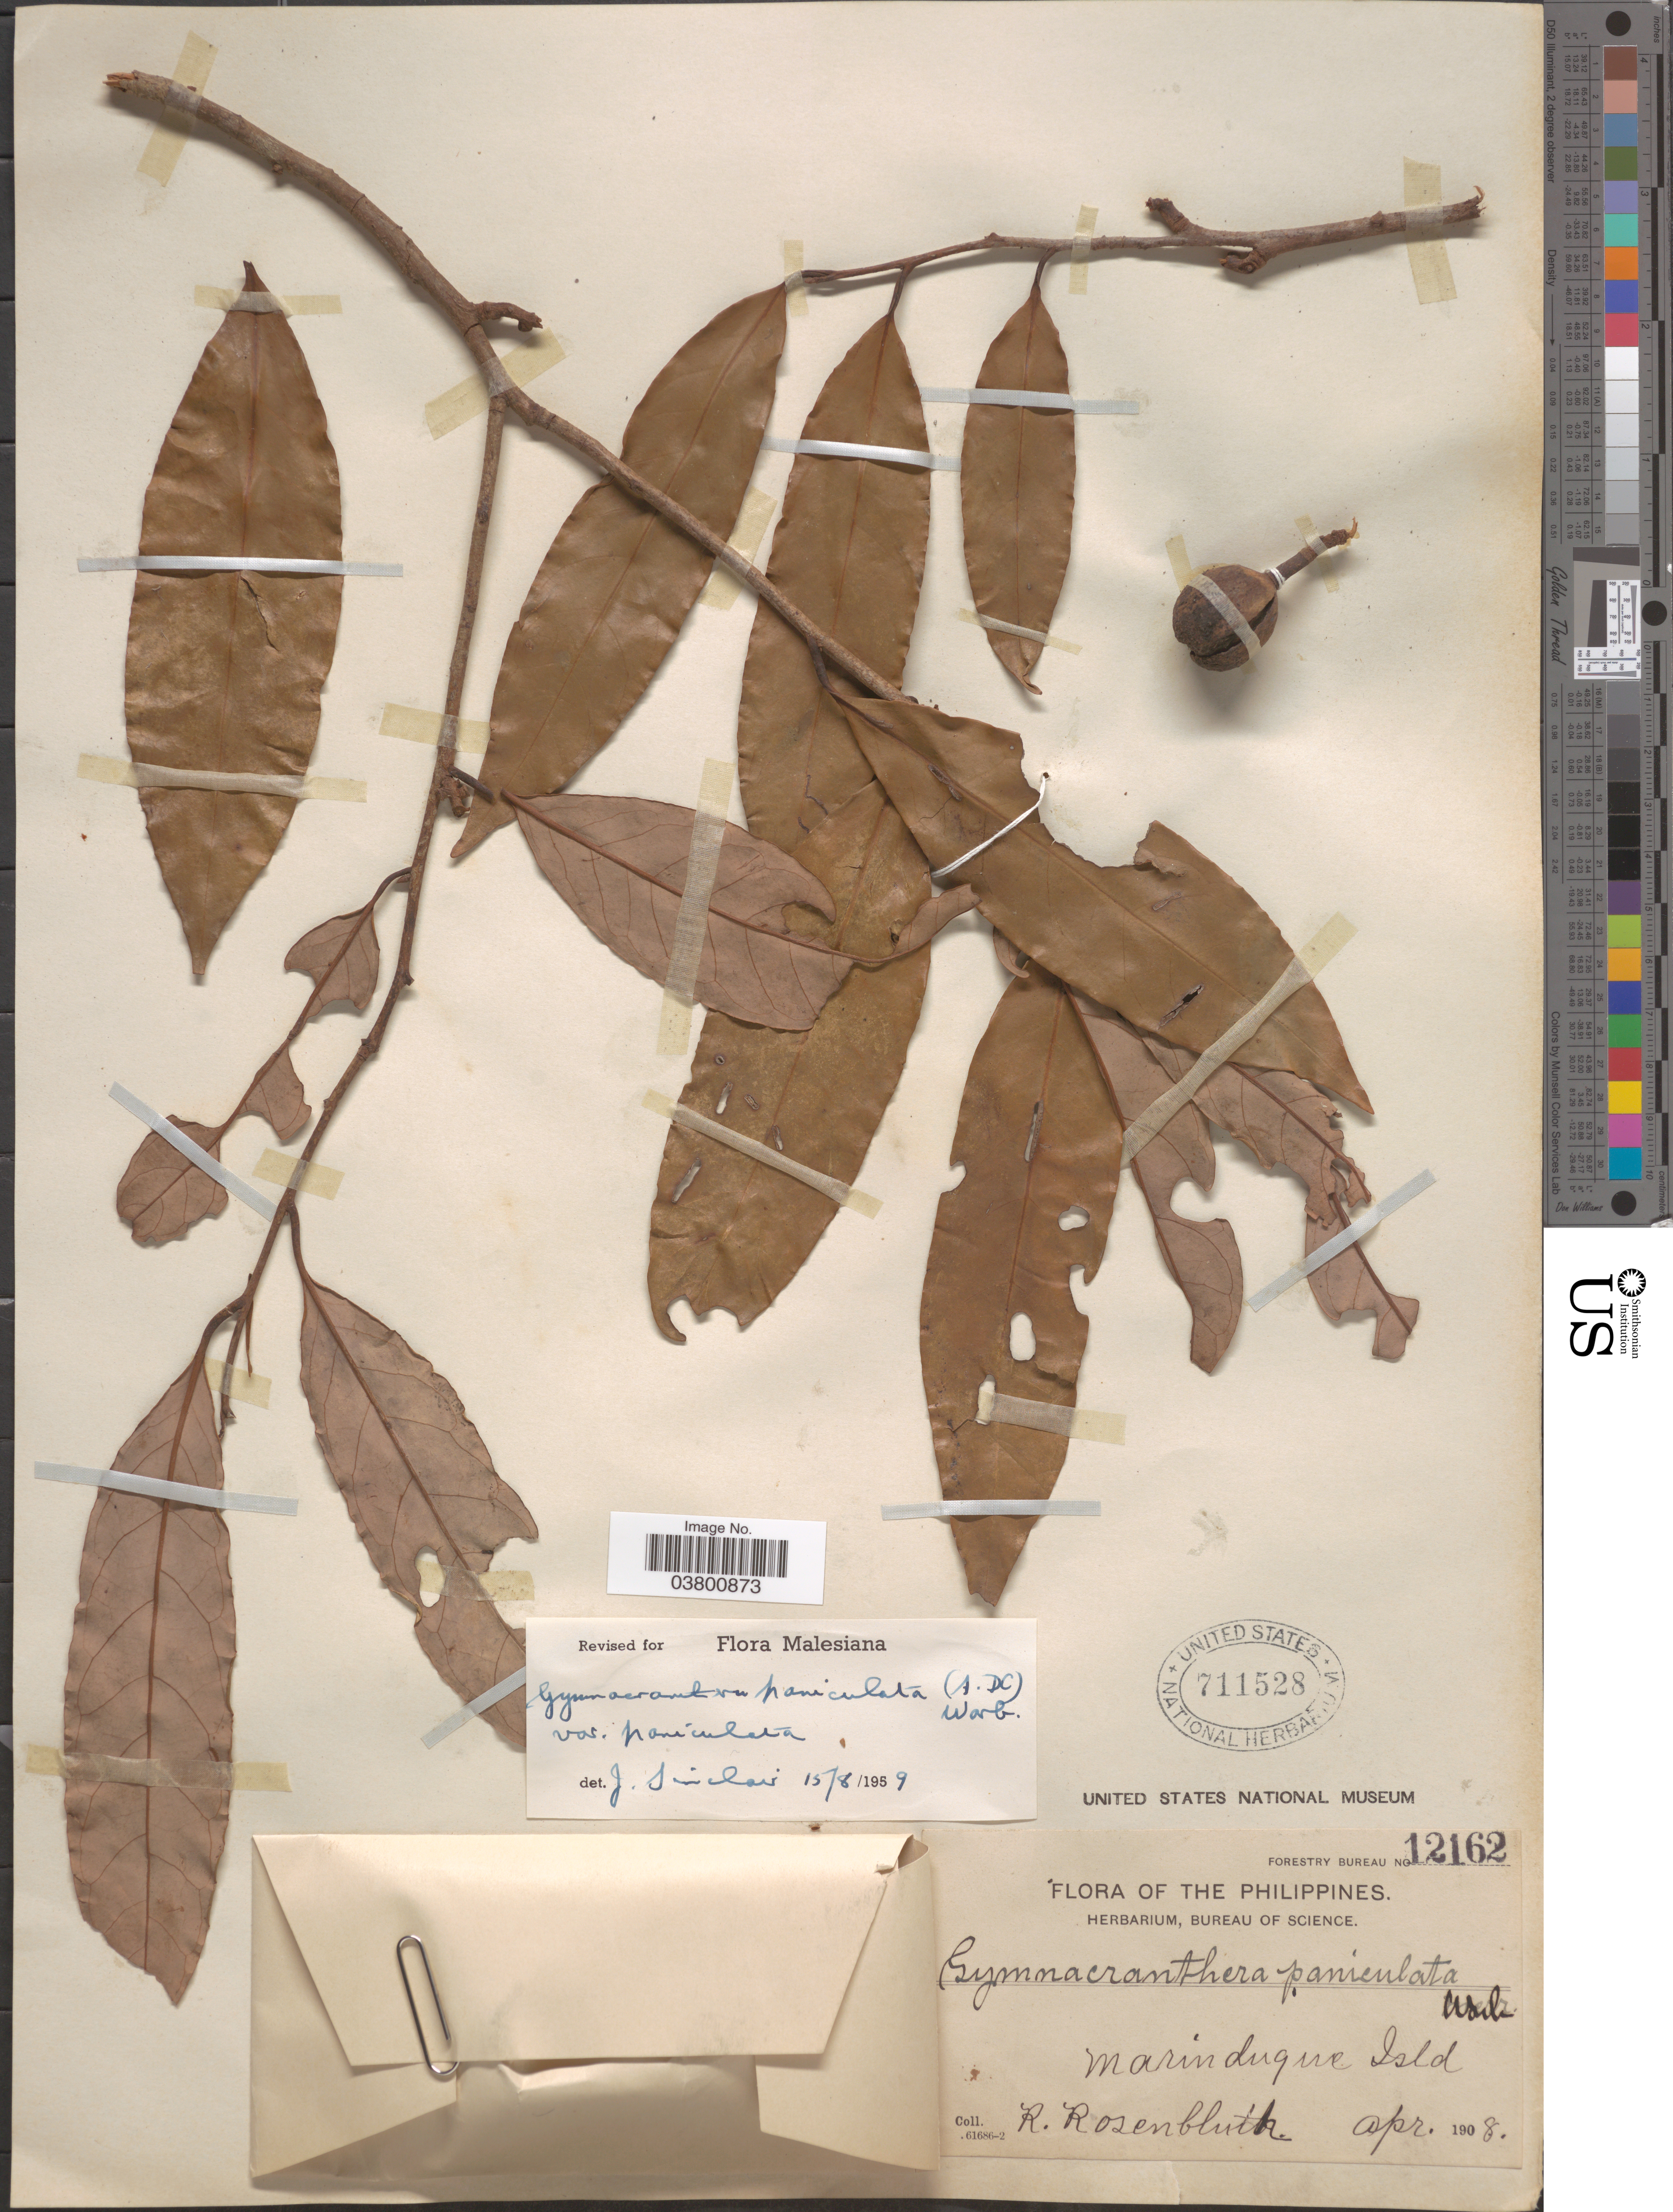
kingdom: Plantae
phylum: Tracheophyta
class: Magnoliopsida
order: Magnoliales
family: Myristicaceae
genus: Gymnacranthera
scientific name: Gymnacranthera paniculata var. paniculata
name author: (A. DC.) Warb.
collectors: R. Rosenbluth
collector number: Forestry Bureau 12162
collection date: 1908-04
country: Philippines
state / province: Mimaropa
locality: Marinduque Isld.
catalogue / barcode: US 711528